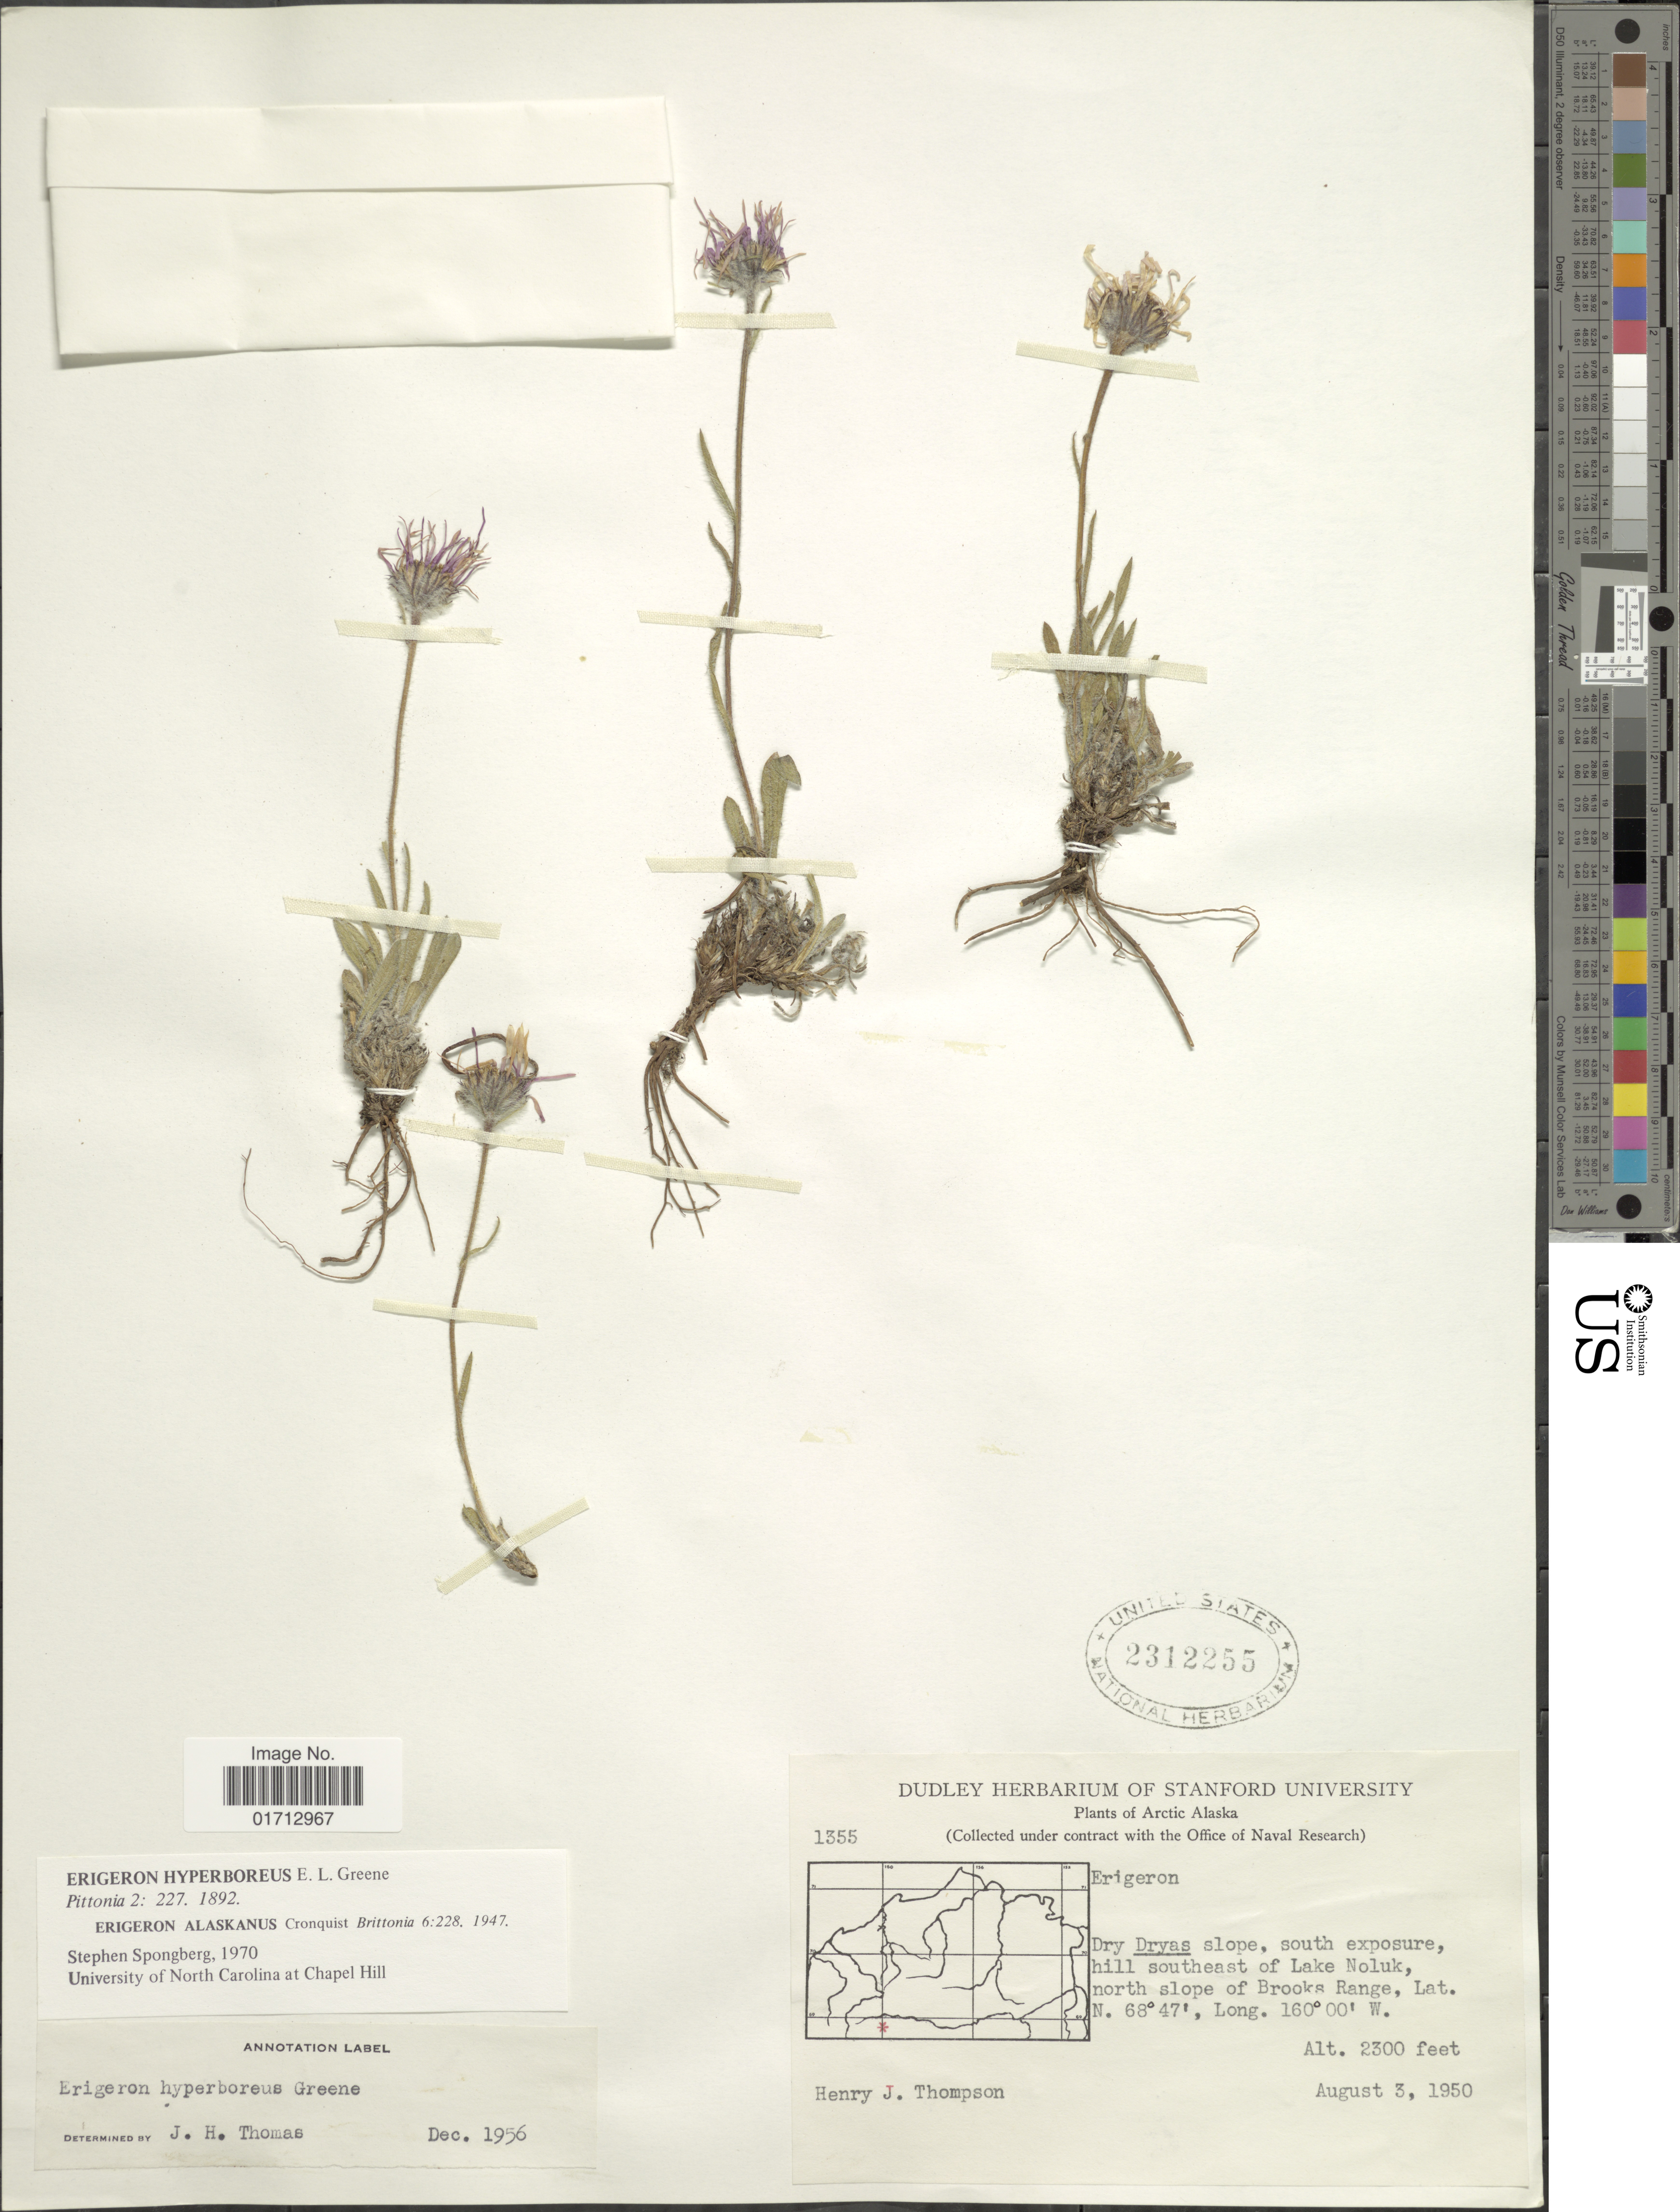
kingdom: Plantae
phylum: Tracheophyta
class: Magnoliopsida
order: Asterales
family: Asteraceae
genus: Erigeron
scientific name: Erigeron hyperboreus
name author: Greene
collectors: H. J. Thompson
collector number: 1355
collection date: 1950-08-03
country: United States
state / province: Alaska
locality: Arctic Alaska, south esposure, hill southeast of Lake Noluk, north slope of Brooks Range.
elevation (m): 701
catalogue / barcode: US 2312255